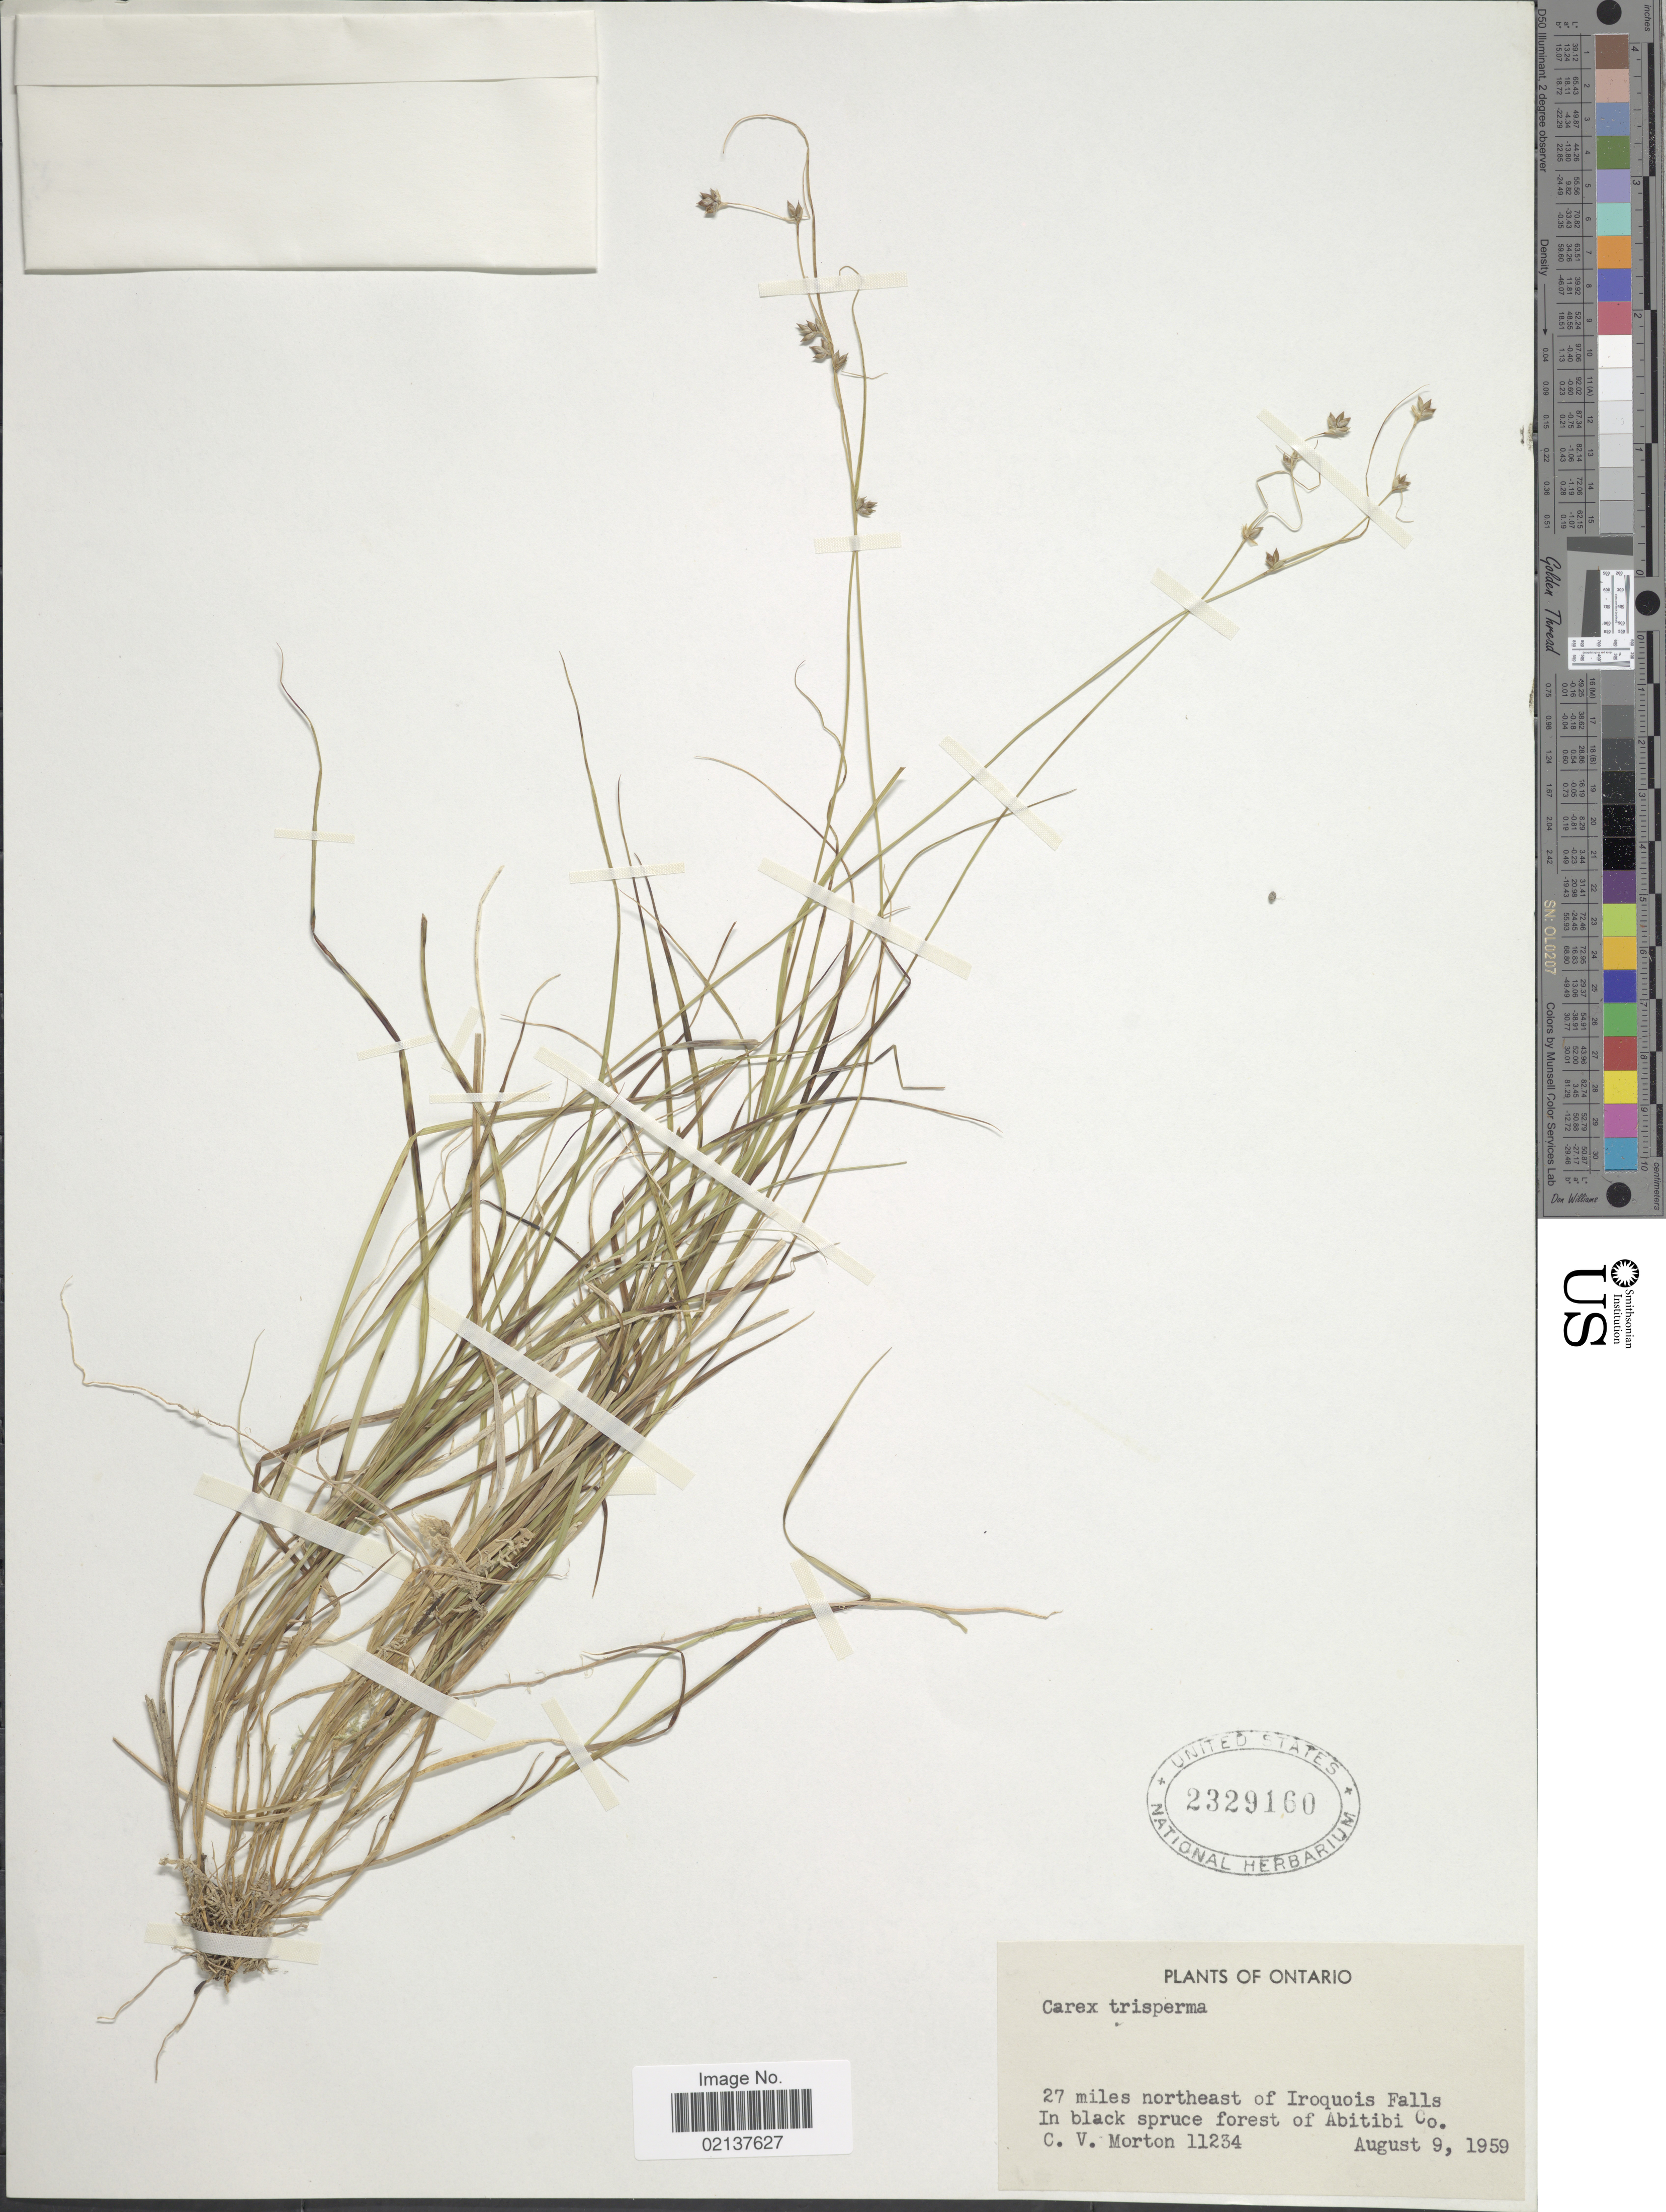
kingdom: Plantae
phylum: Tracheophyta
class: Liliopsida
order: Poales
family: Cyperaceae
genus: Carex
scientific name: Carex trisperma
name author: Dewey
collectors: C. V. Morton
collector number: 11234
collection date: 1959-08-09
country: Canada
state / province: Ontario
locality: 27 miles northeast of Iroquois Falls, Abitibi Co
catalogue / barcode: US 2329160